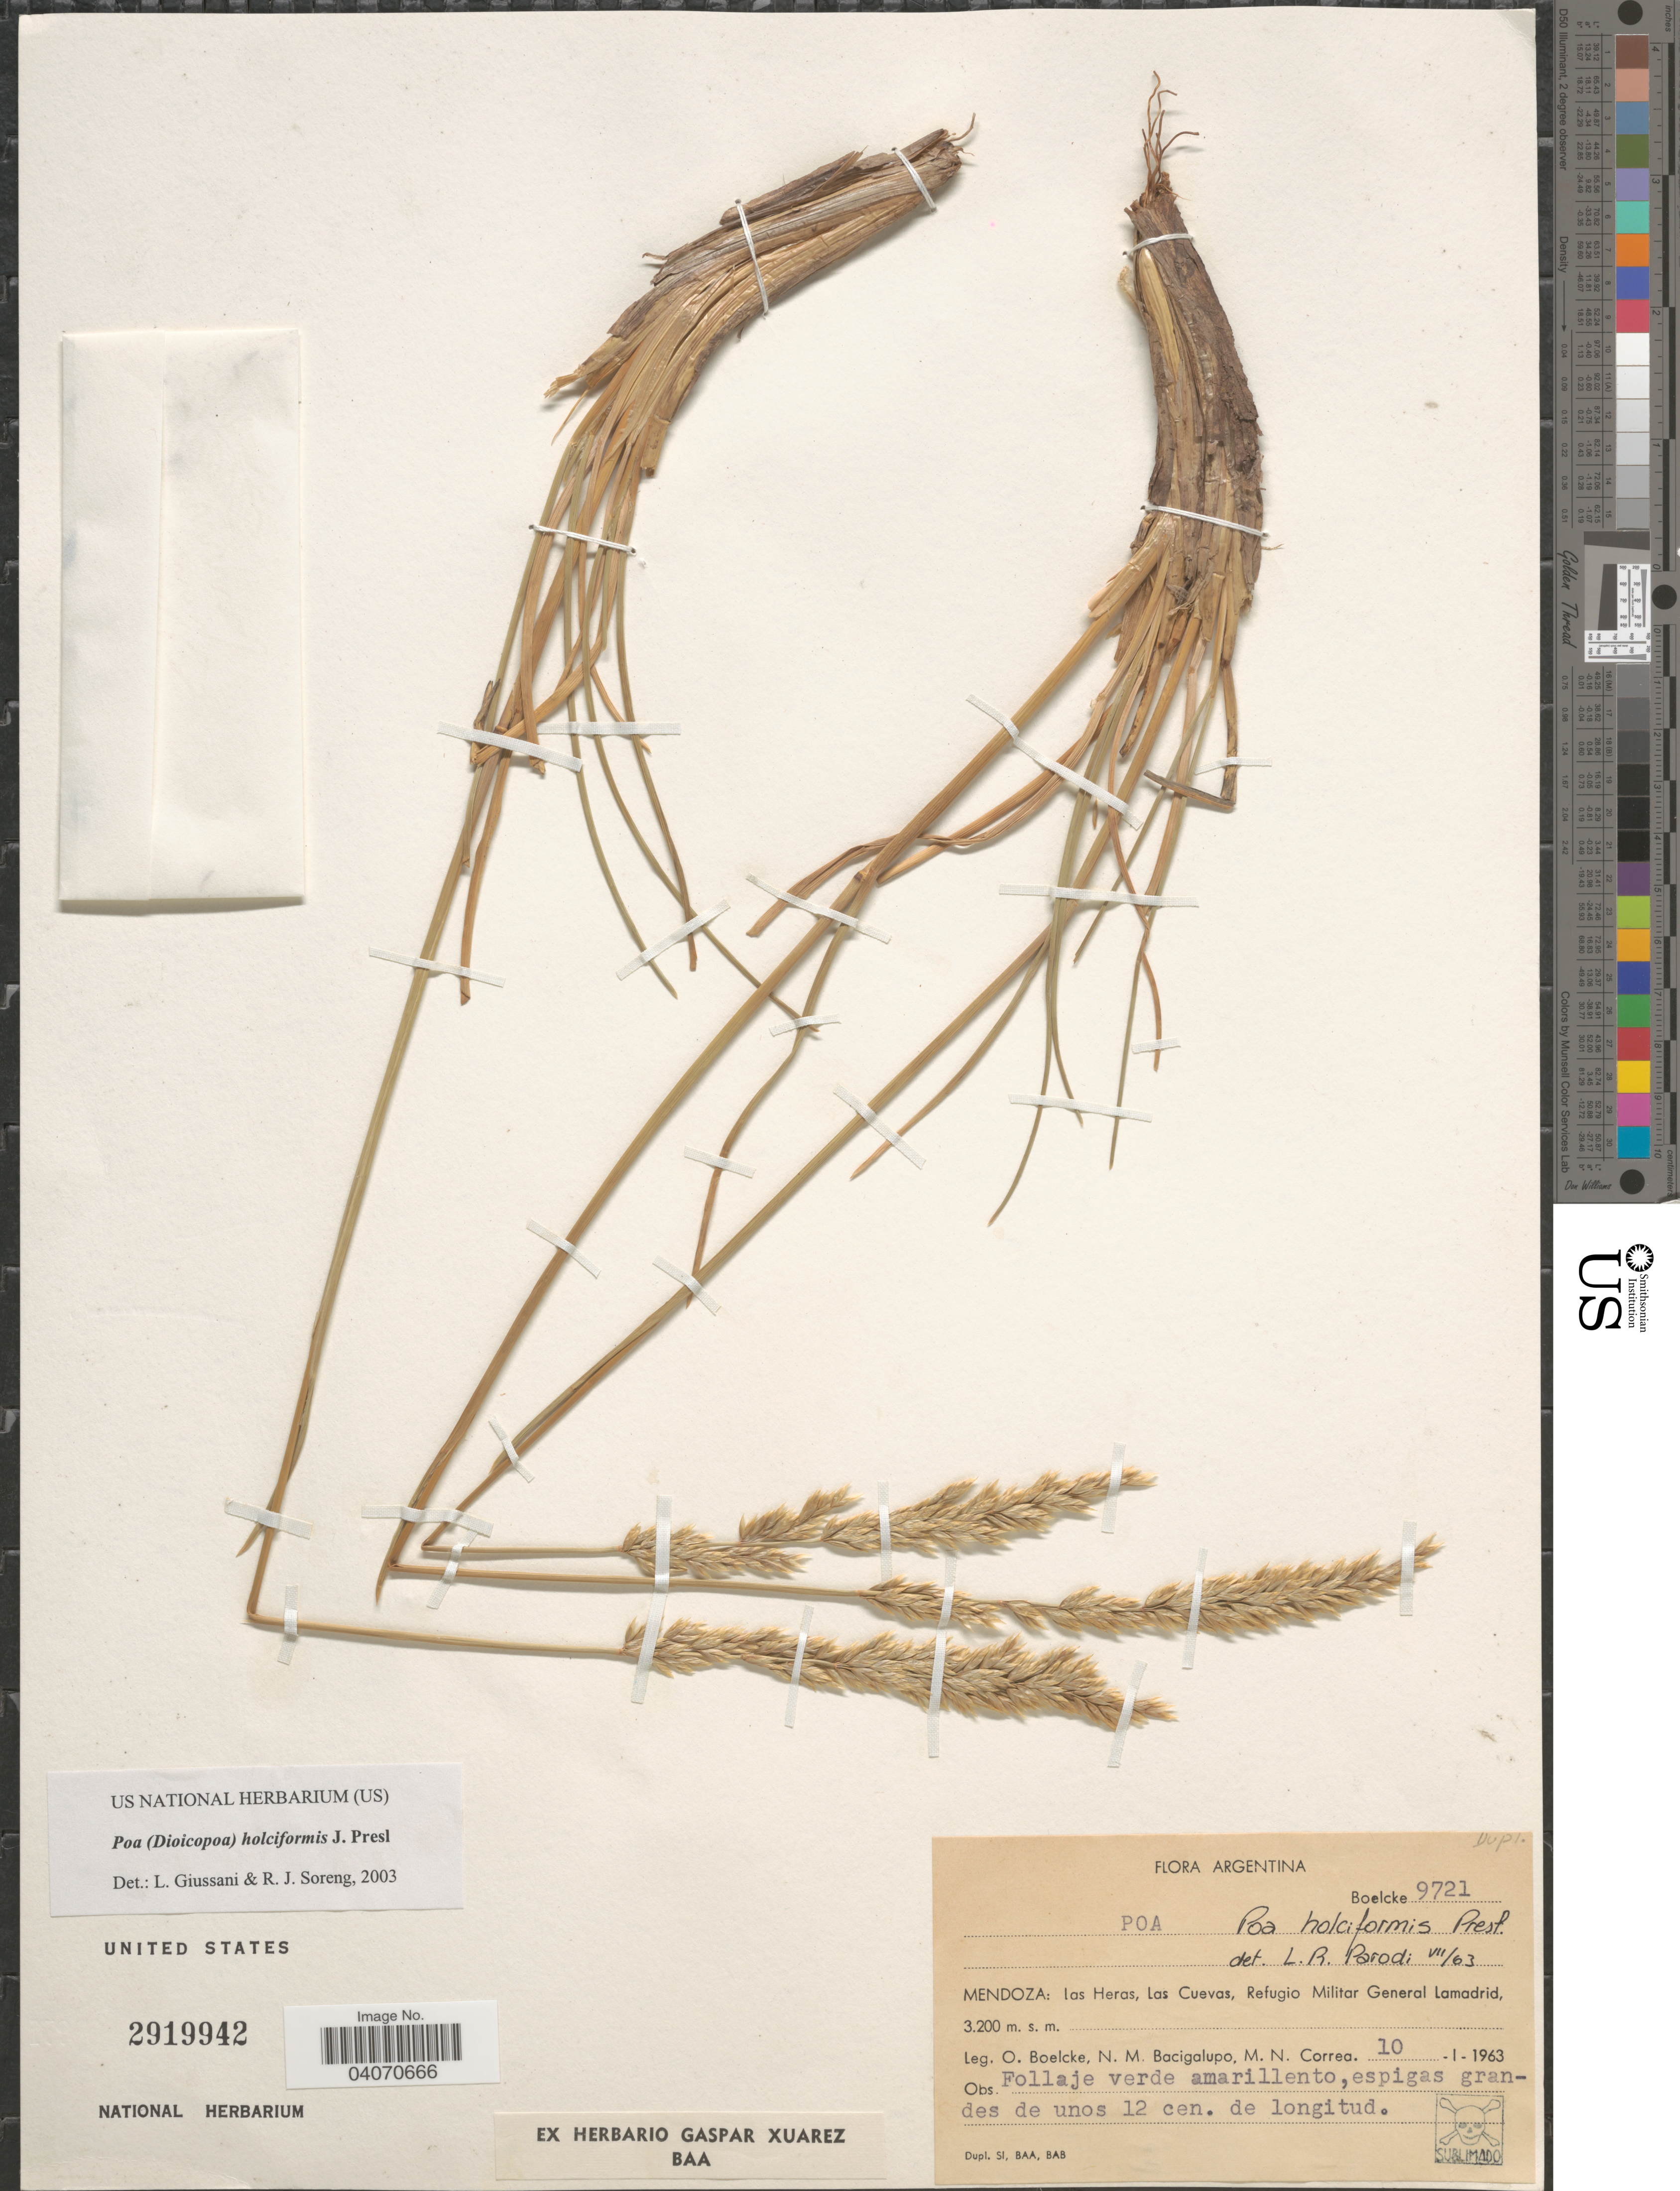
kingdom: Plantae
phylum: Tracheophyta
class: Liliopsida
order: Poales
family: Poaceae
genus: Poa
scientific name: Poa holciformis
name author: J. Presl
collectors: O. Boelcke, N. M. Bacigalupo & M. N. Correa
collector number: Boelcke9721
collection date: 1963-01-10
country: Argentina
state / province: Mendoza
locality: Las Heras, Las Cuevas, Refugio Militar General Lamadrid.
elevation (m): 3200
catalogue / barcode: US 2919942